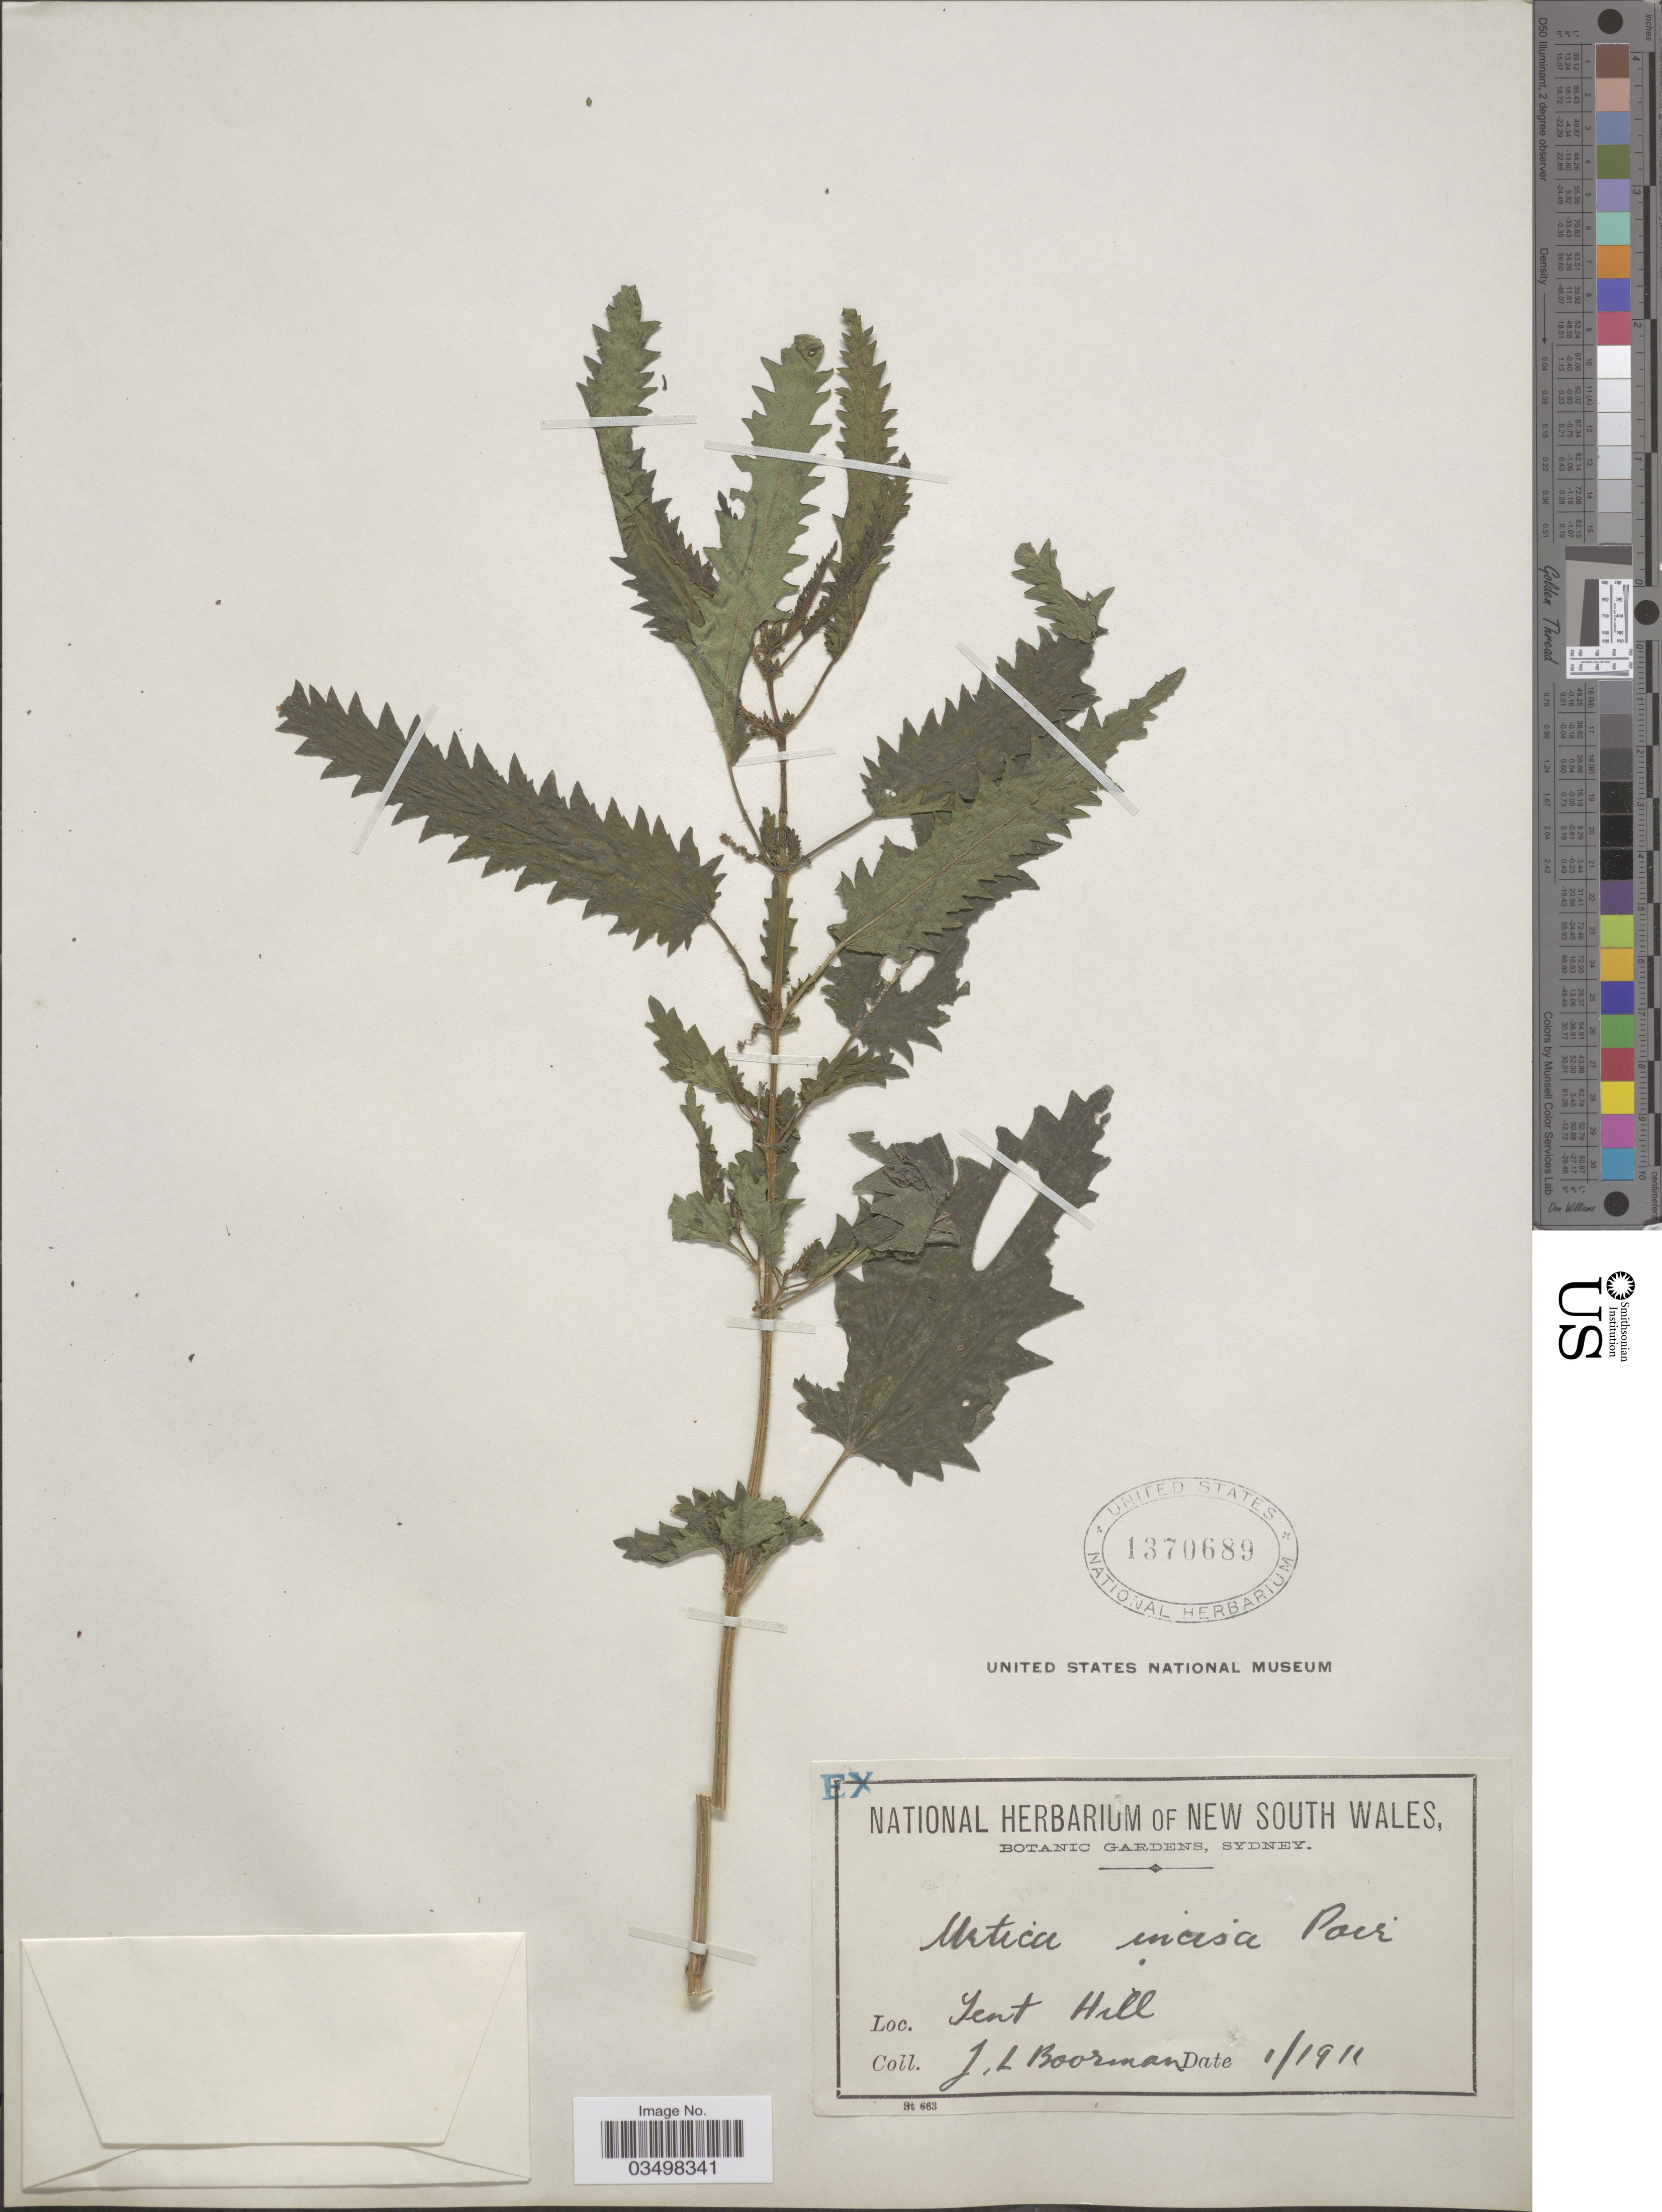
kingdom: Plantae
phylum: Tracheophyta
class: Magnoliopsida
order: Rosales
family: Urticaceae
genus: Urtica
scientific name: Urtica incisa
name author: Poir.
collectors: J. Boorman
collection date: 1911-01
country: Australia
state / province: New South Wales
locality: Tent Hill.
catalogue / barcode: US 1370689